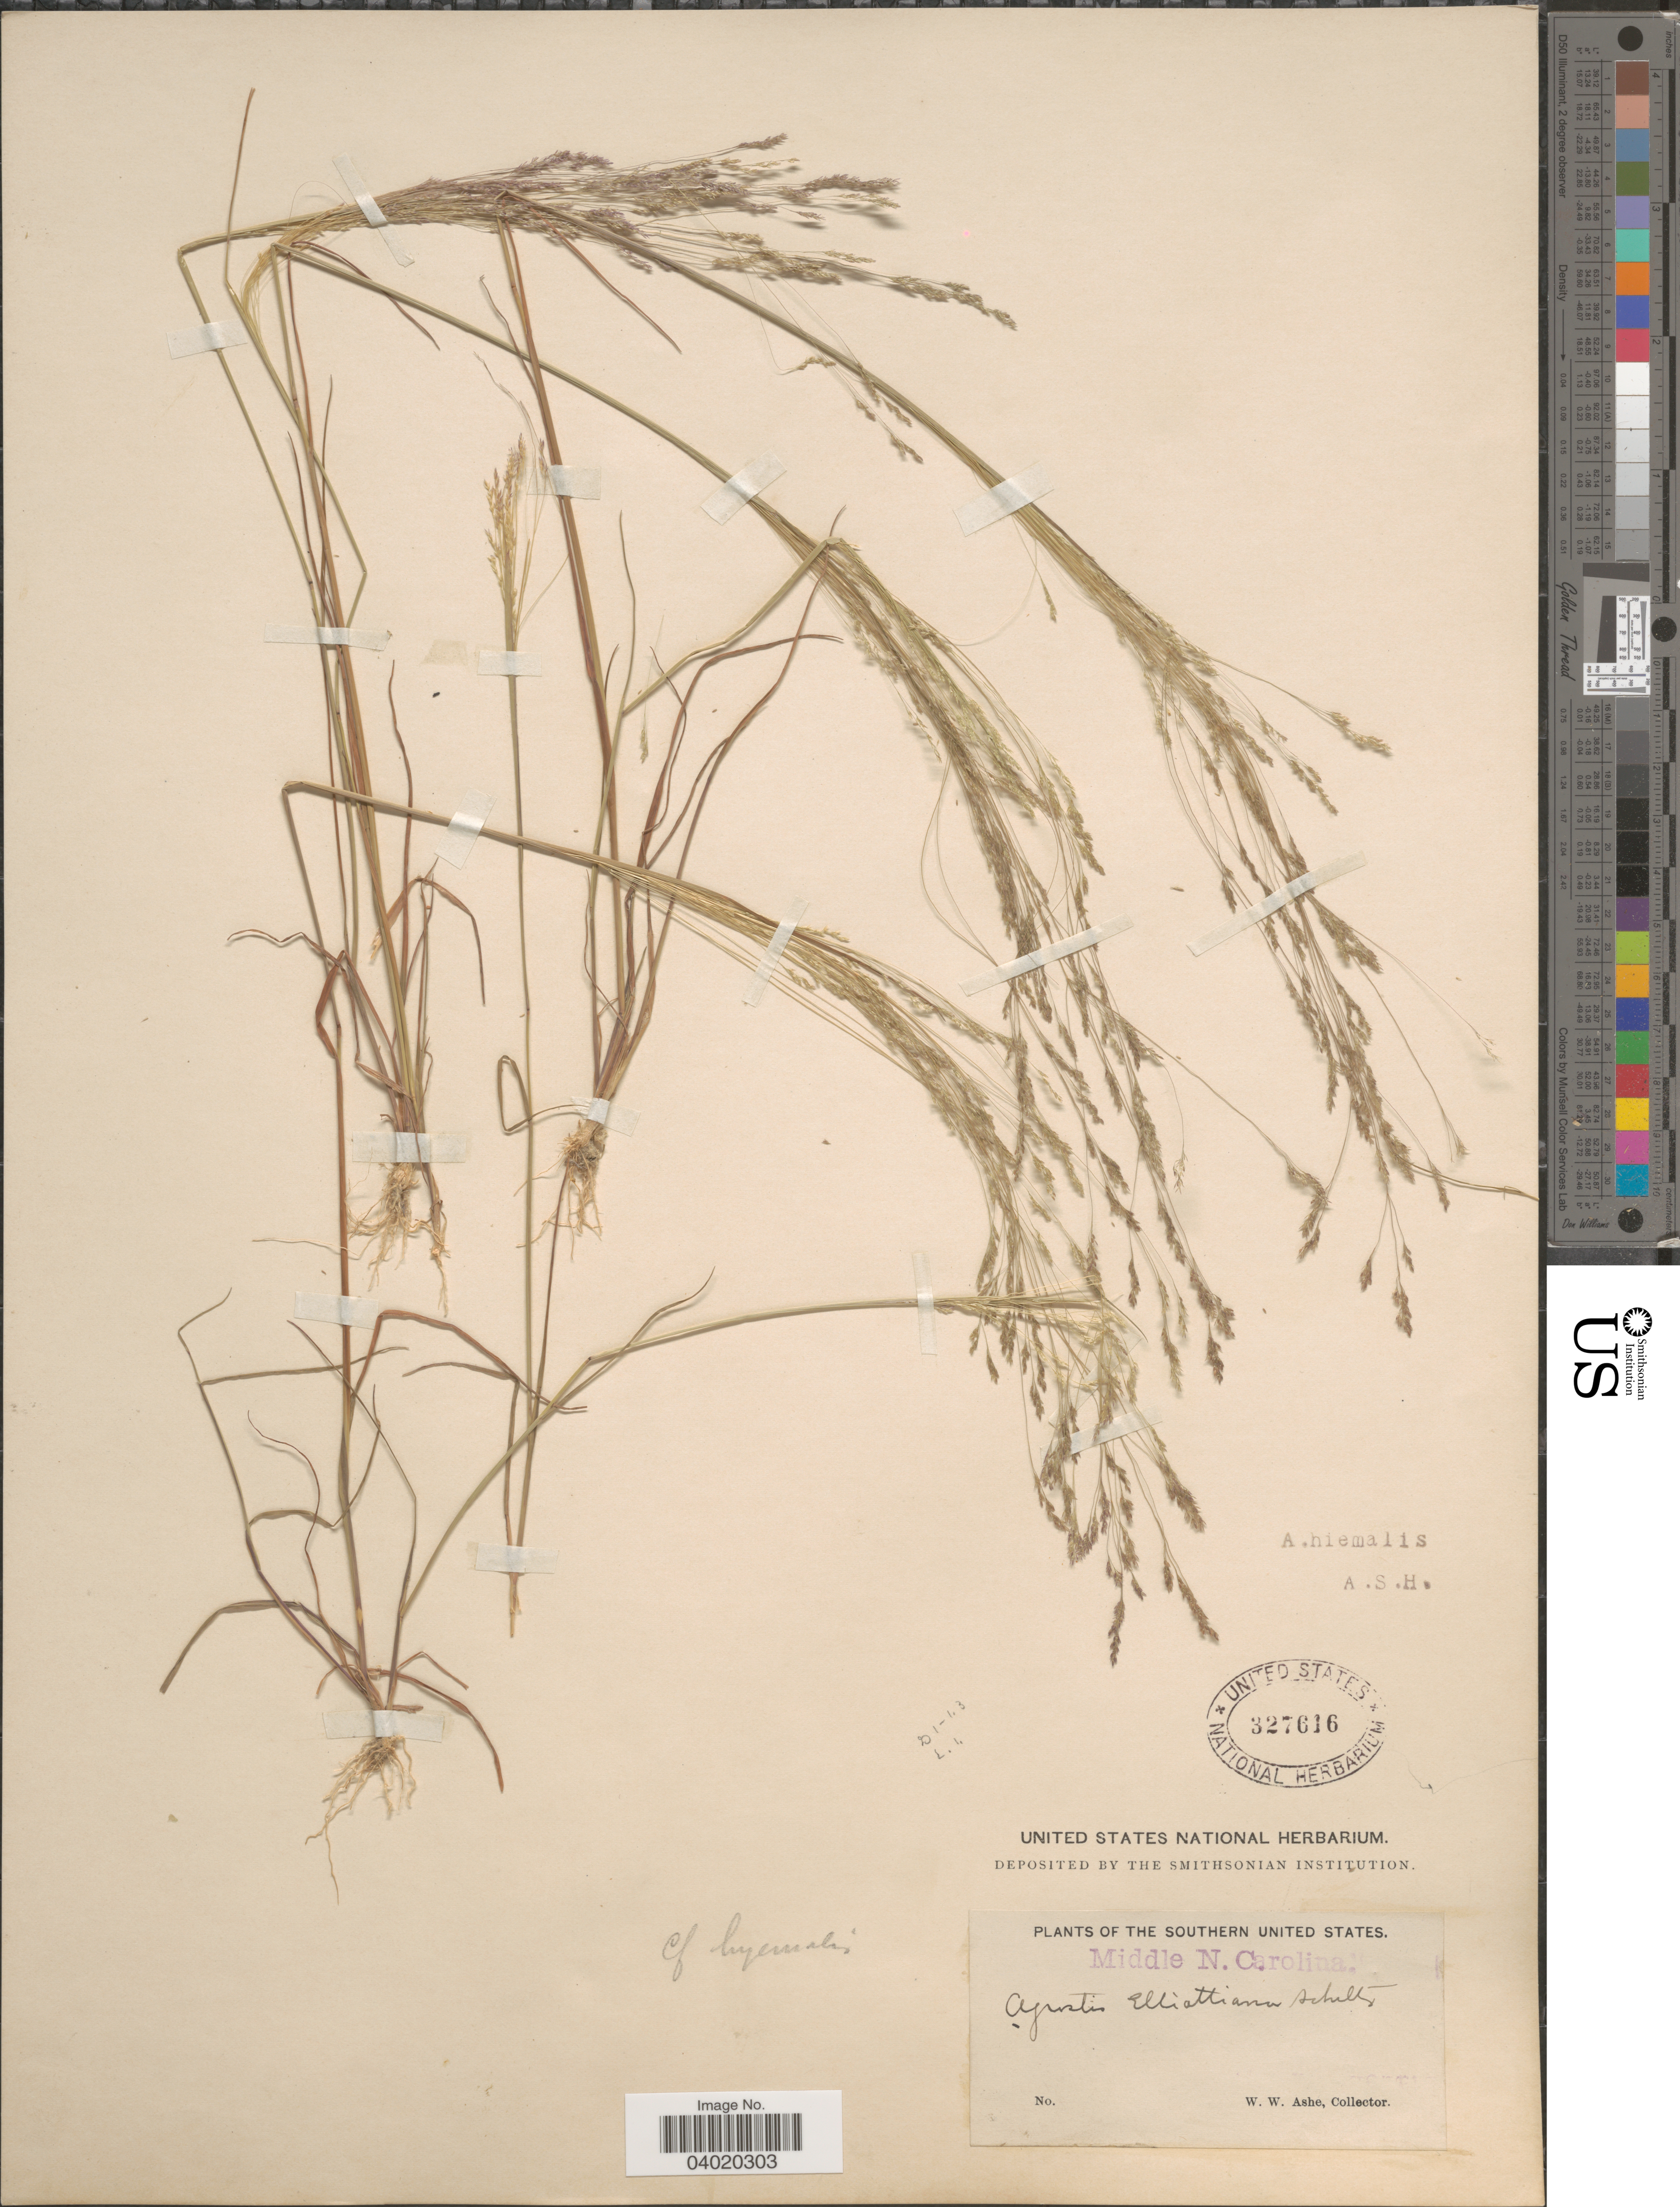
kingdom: Plantae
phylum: Tracheophyta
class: Liliopsida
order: Poales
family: Poaceae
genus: Agrostis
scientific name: Agrostis hyemalis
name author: (Walter) Britton et al.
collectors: W. W. Ashe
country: United States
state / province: North Carolina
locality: The Southern United States. Middle N. Carolina.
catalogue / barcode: US 327616